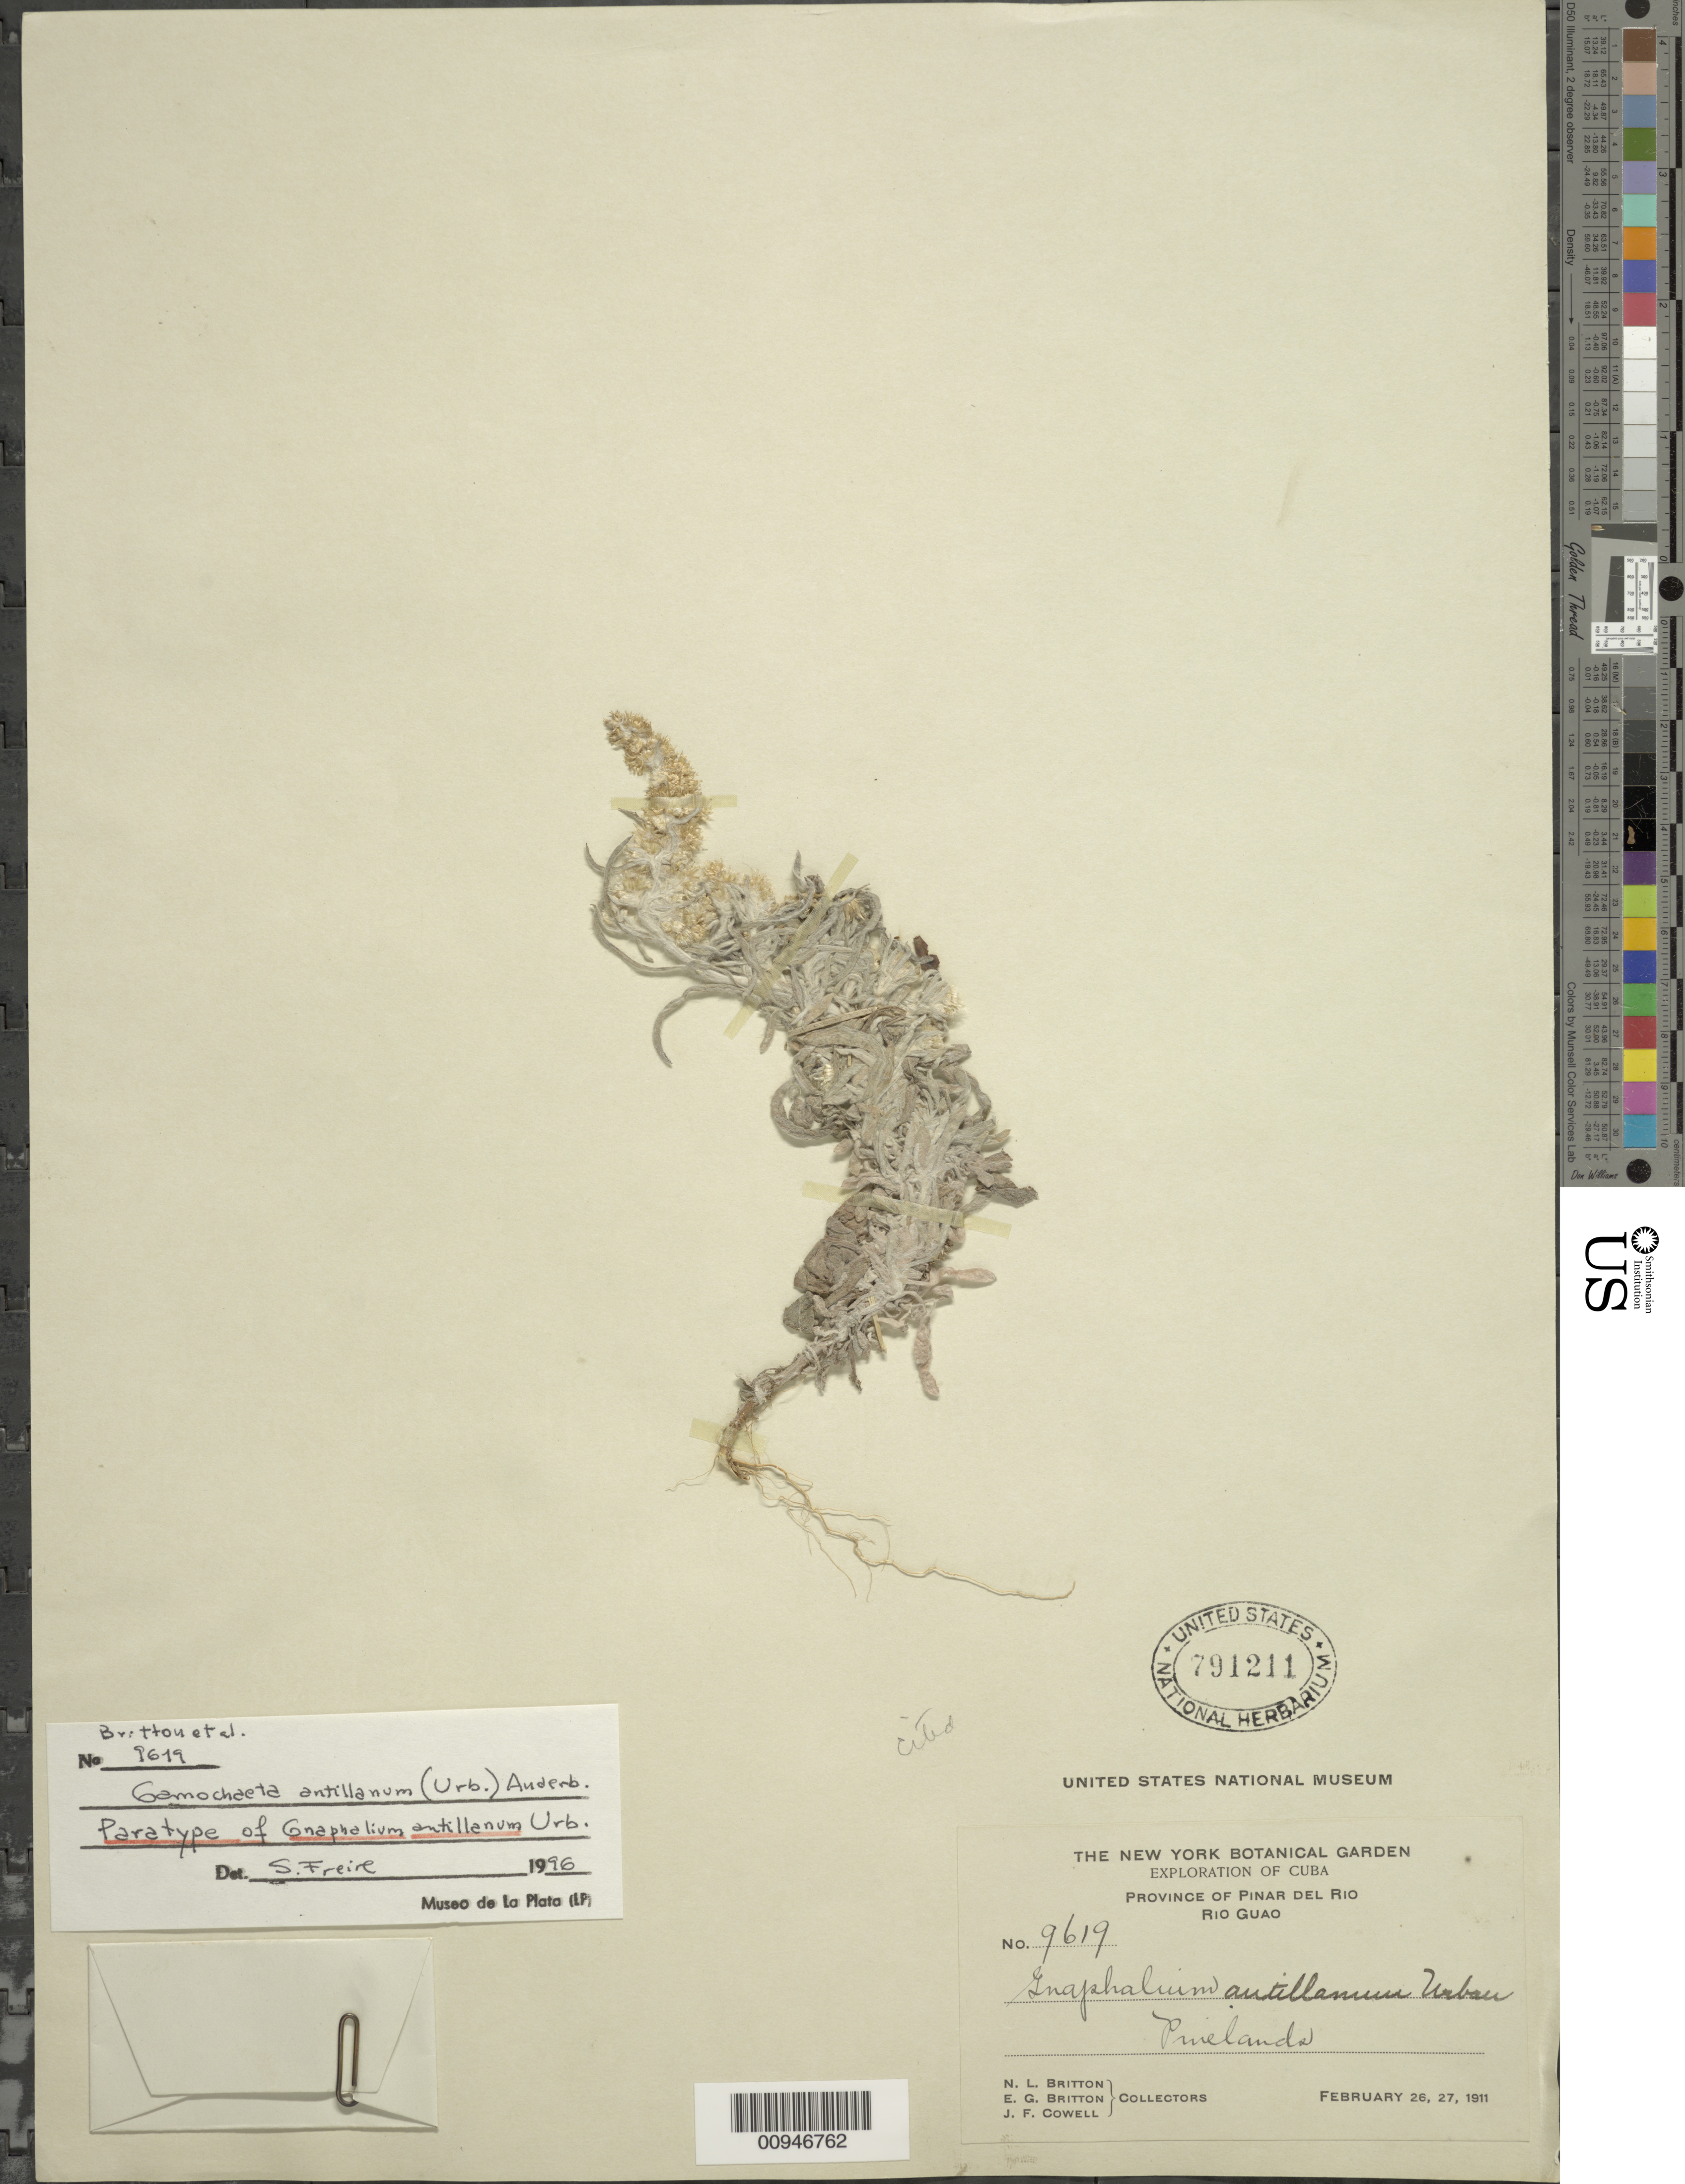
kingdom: Plantae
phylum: Tracheophyta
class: Magnoliopsida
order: Asterales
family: Asteraceae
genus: Gamochaeta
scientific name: Gamochaeta antillana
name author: (Urb.) Anderb.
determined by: Freire, S. E., (LP), Museo de La Plata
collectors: N. Britton, E. G. Britton & J. F. Cowell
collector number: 9619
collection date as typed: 26 Feb 1911 to 27 Feb 1911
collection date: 1911-02-26/1911-02-27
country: Cuba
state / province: Pinar del Rio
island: Cuba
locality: Rio Guao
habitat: Pinelands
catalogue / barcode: US 791211